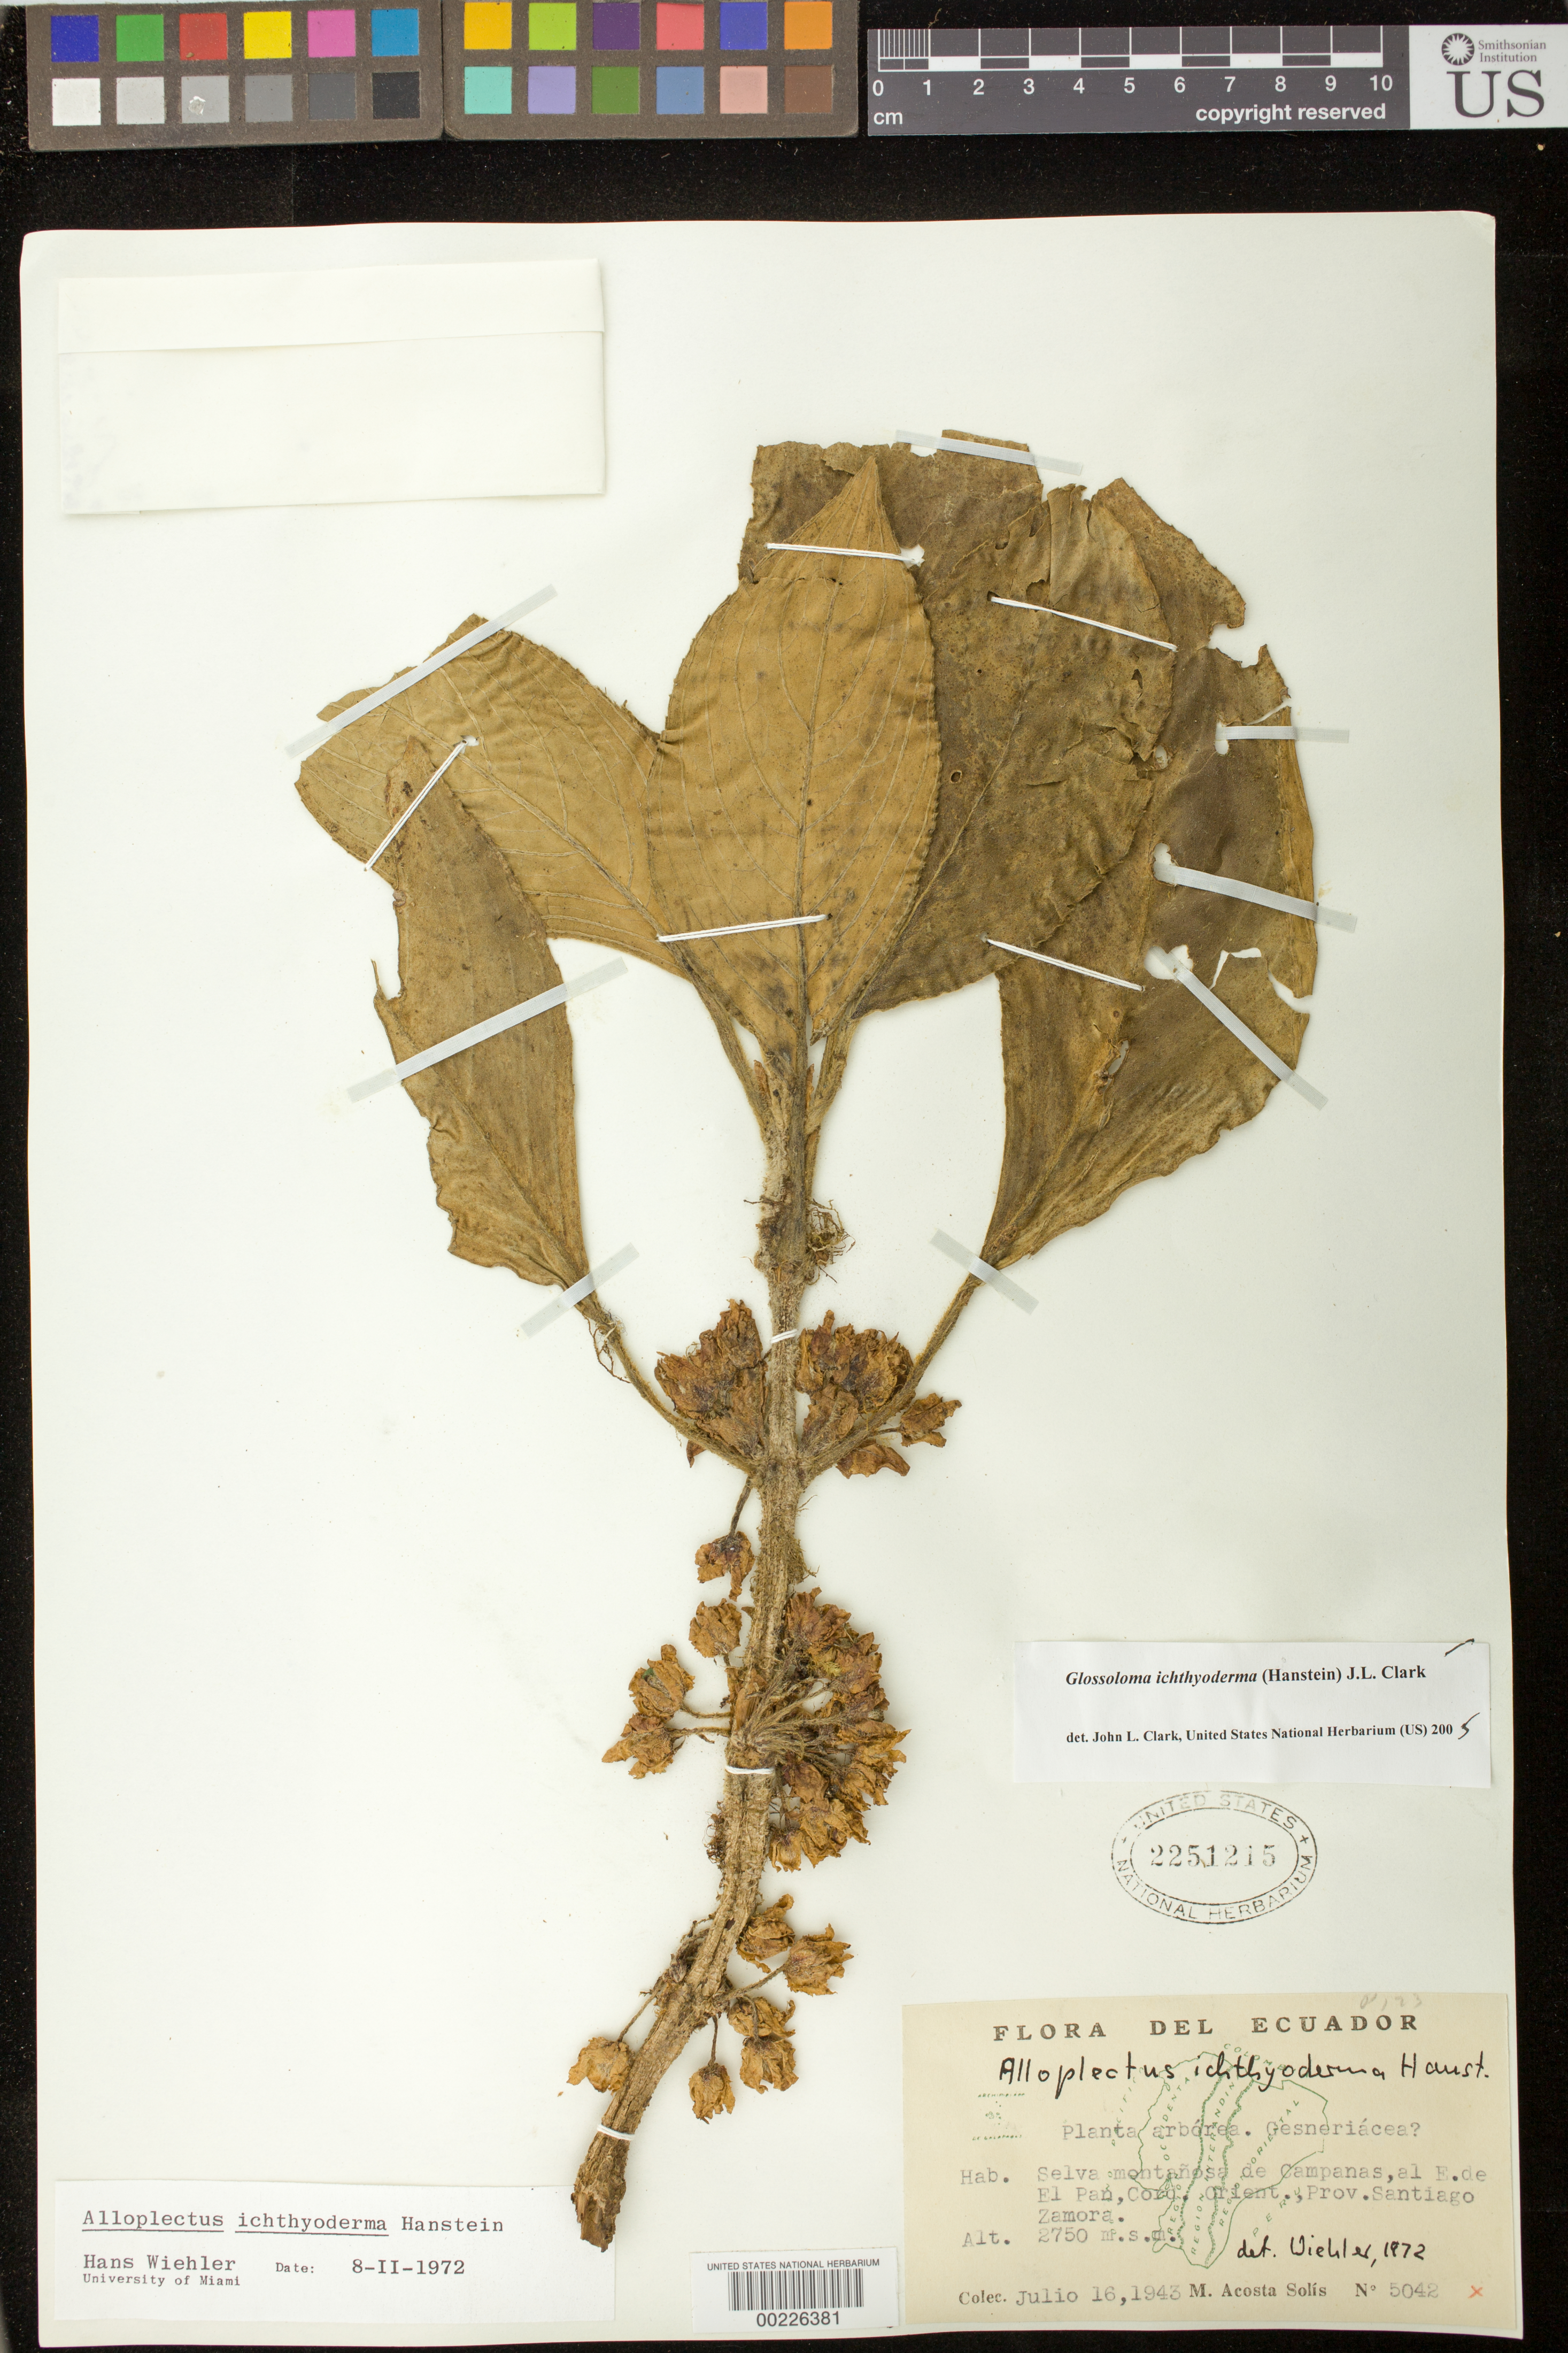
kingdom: Plantae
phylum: Tracheophyta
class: Magnoliopsida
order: Lamiales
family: Gesneriaceae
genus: Glossoloma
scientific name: Glossoloma ichthyoderma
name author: (Hanst.) J.L. Clark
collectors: M. Acosta Solis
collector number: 5042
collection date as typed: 16 Jul 1943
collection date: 1943-07-16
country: Ecuador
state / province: Morona-Santiago / Zamora-Chinchipe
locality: E of El Pan, Cordillera Oriental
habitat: Mountainous forest of campanas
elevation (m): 2750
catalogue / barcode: US 2251215